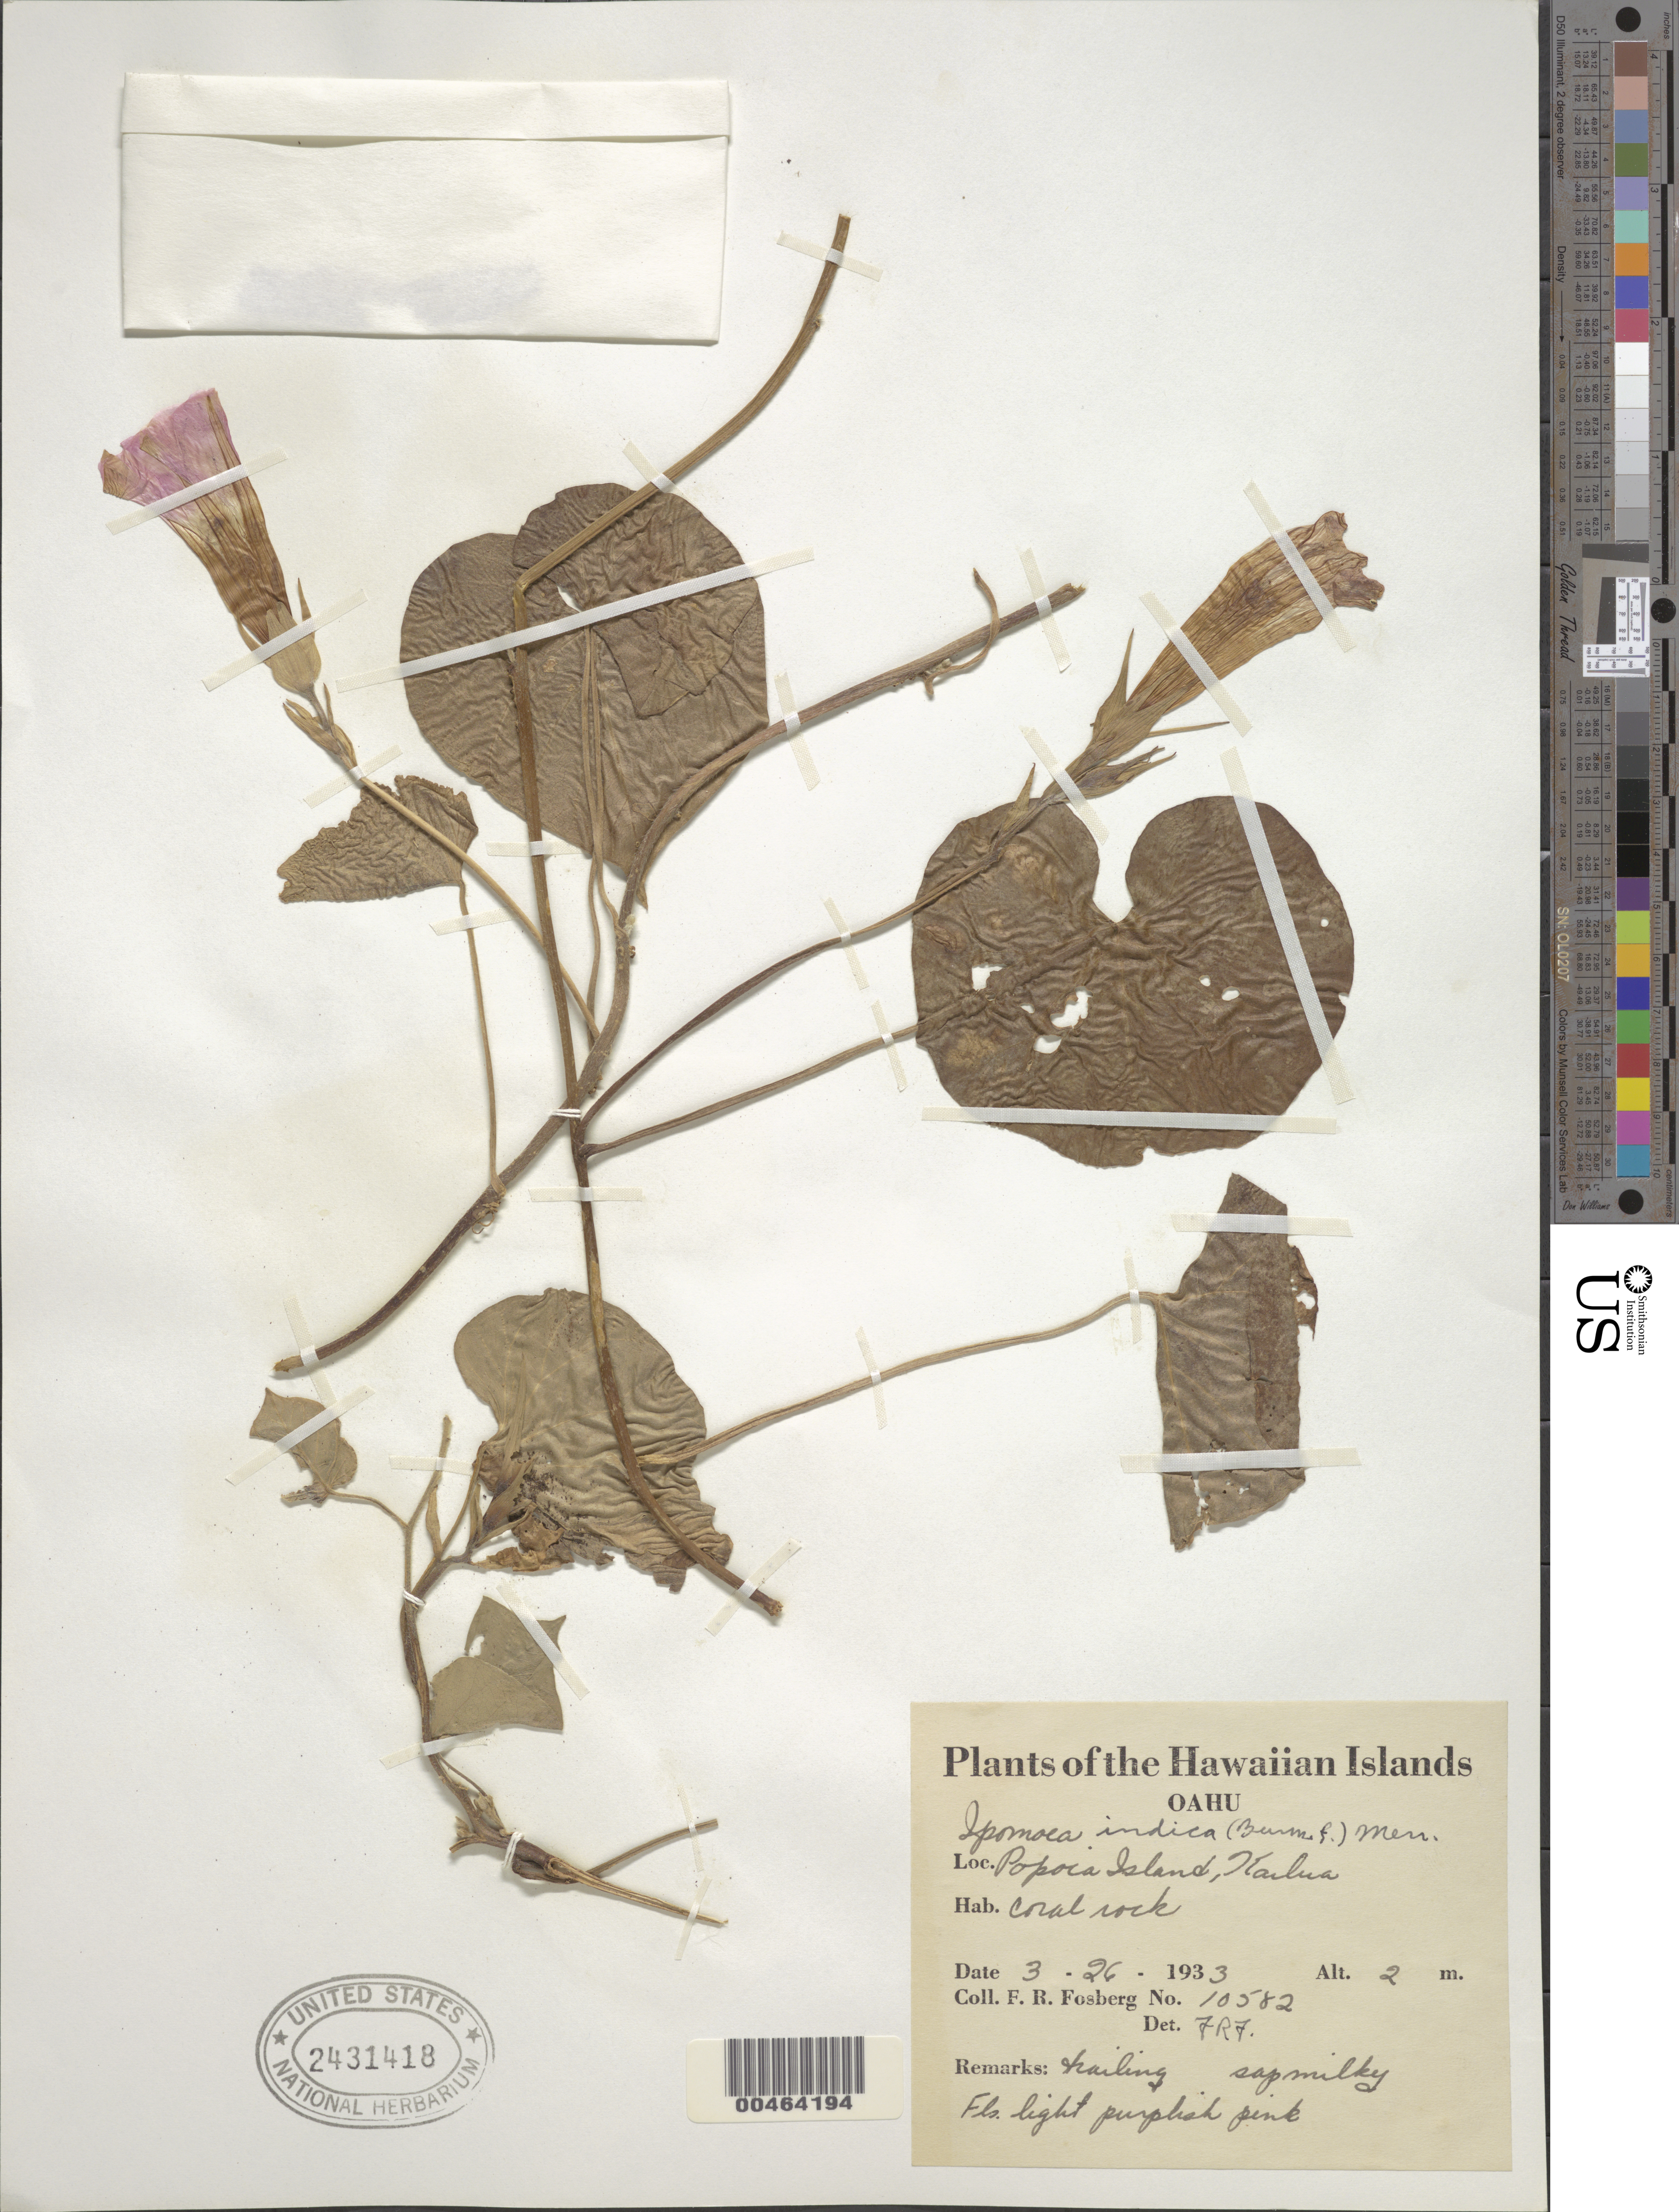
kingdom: Plantae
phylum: Tracheophyta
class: Magnoliopsida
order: Solanales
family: Convolvulaceae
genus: Ipomoea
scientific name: Ipomoea indica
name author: (Burm.) Merr.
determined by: Fosberg, F. R.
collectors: F. R. Fosberg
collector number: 10582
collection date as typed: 26 Mar 1933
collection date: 1933-03-26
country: United States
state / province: Hawaii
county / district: Honolulu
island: Oahu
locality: Popoia Island, Kailua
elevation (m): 2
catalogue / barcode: US 2431418